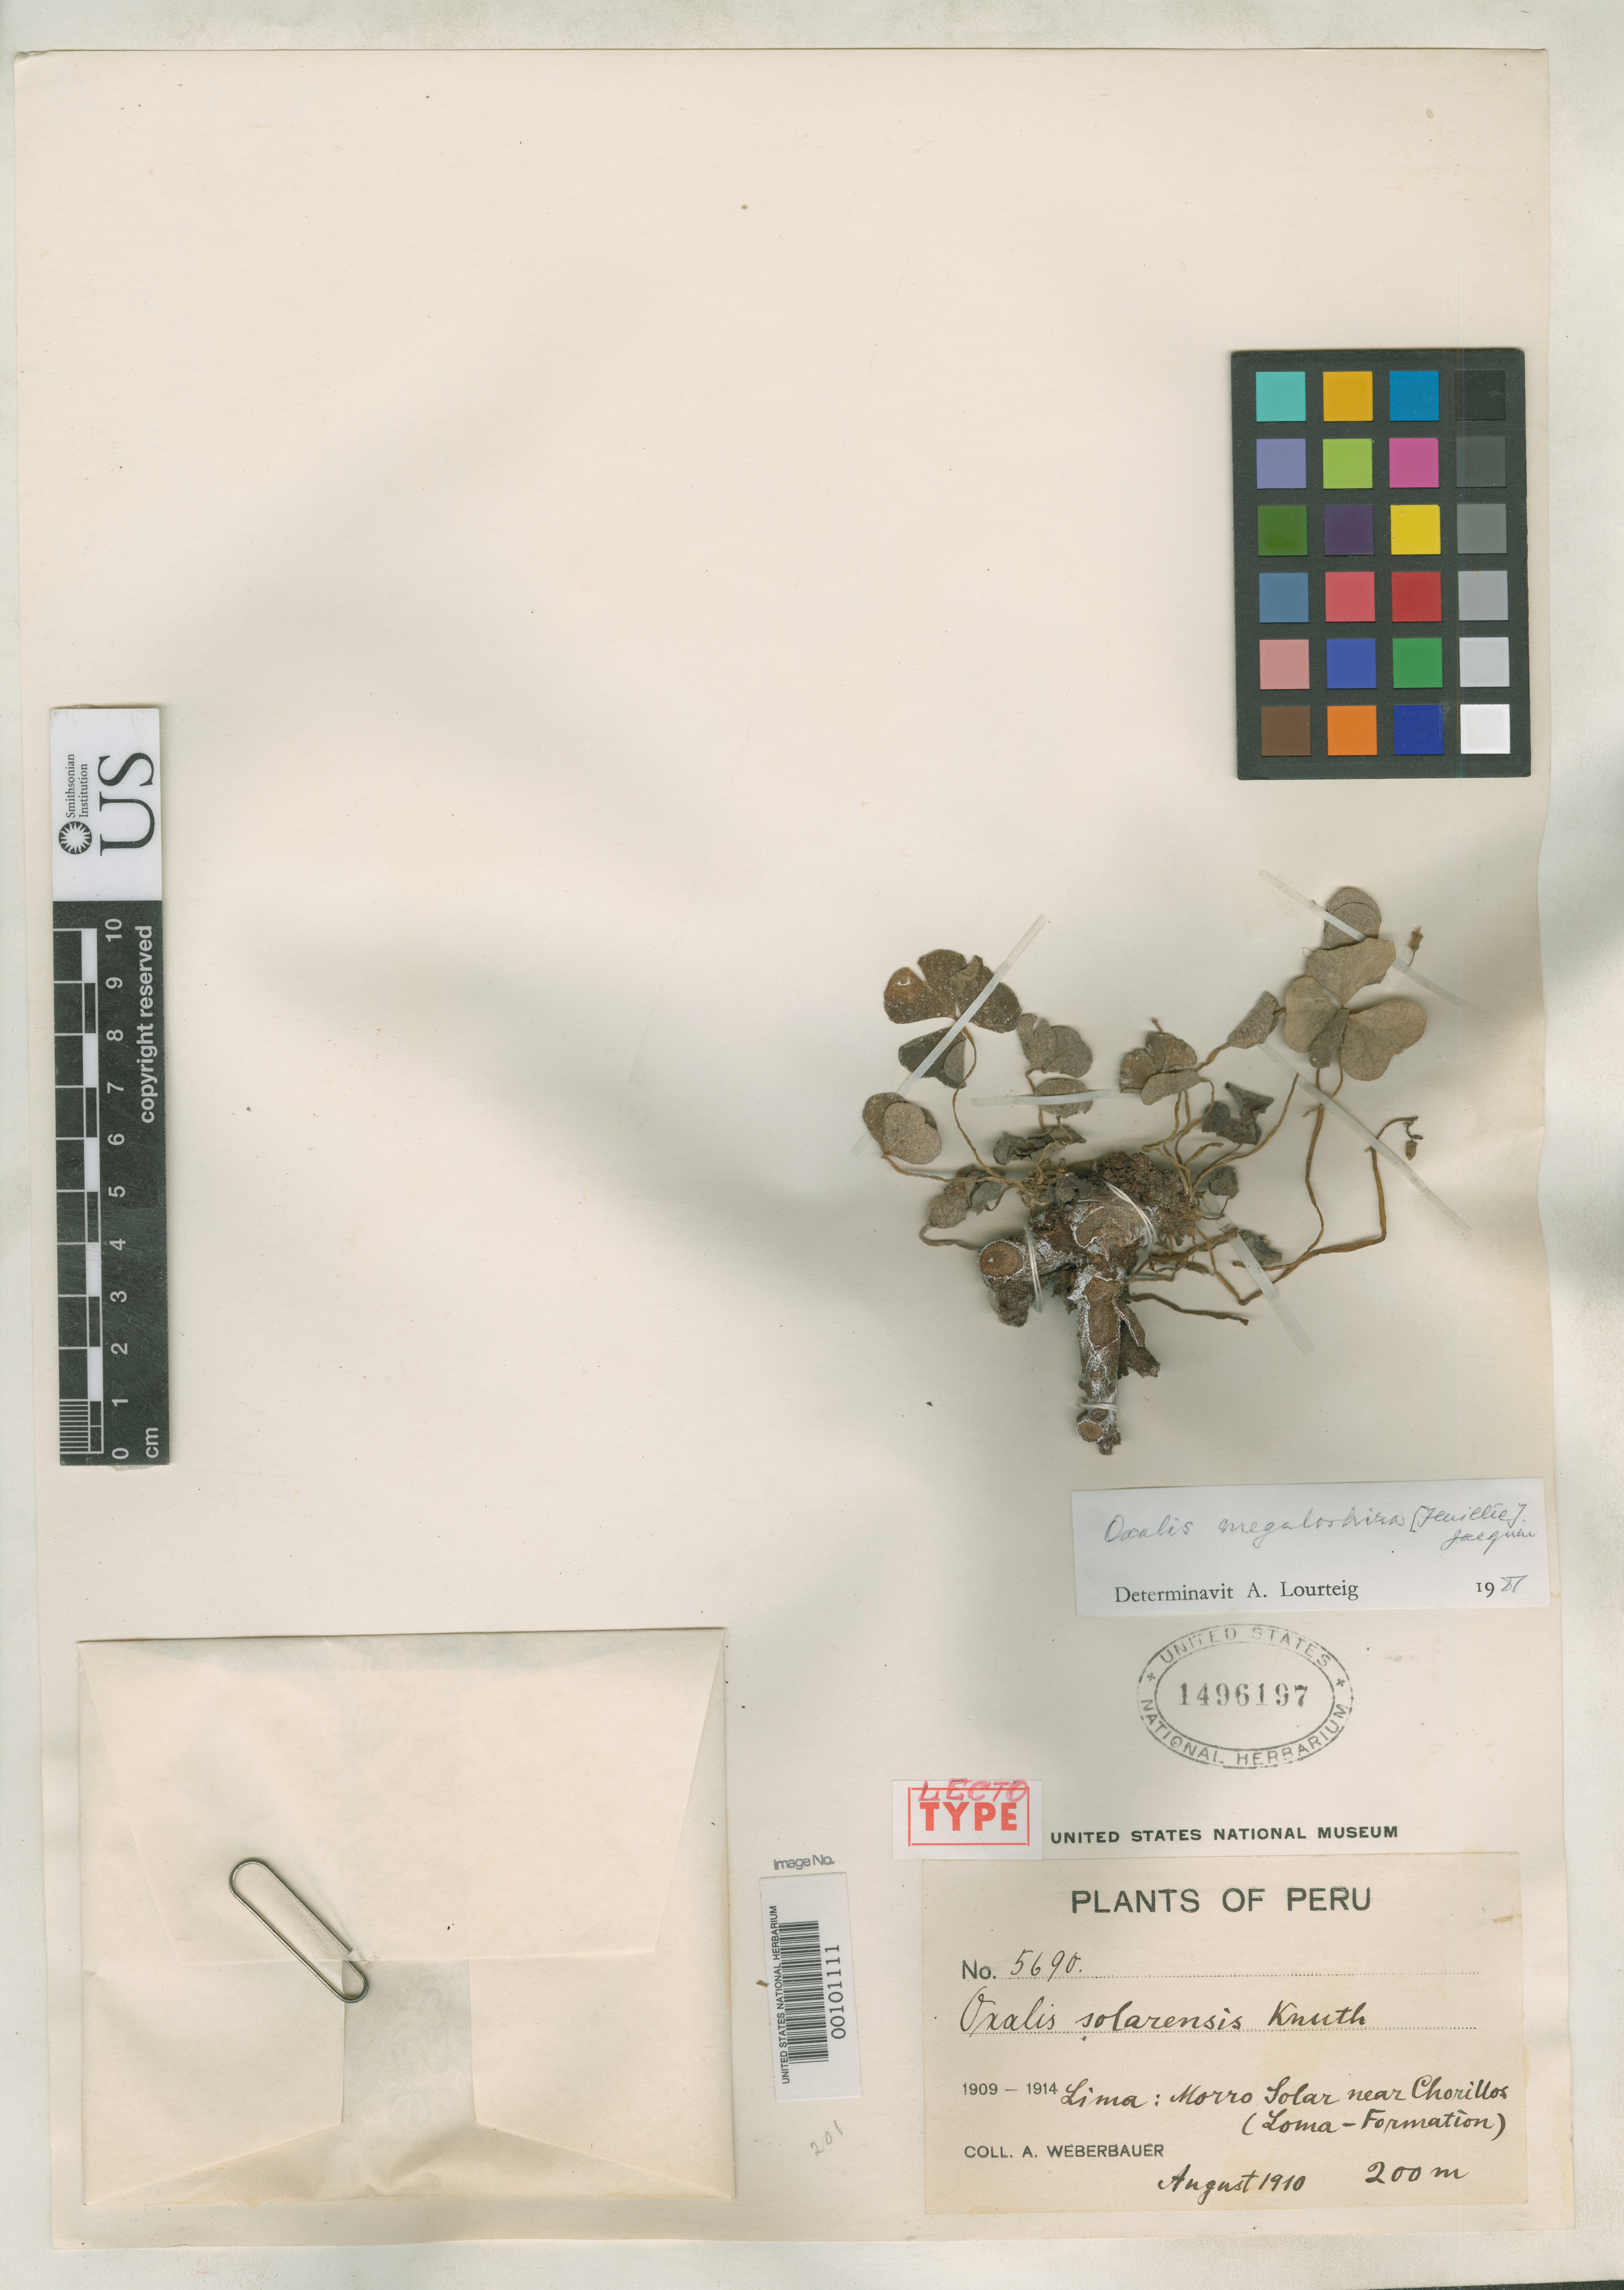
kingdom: Plantae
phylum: Tracheophyta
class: Magnoliopsida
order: Oxalidales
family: Oxalidaceae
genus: Oxalis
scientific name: Oxalis solarensis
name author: R. Knuth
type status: Isotype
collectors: A. Weberbauer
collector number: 5690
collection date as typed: Aug 1910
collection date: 1910-08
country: Peru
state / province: Lima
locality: Berg Morro Solar near Chorilllos.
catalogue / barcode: US 1496197